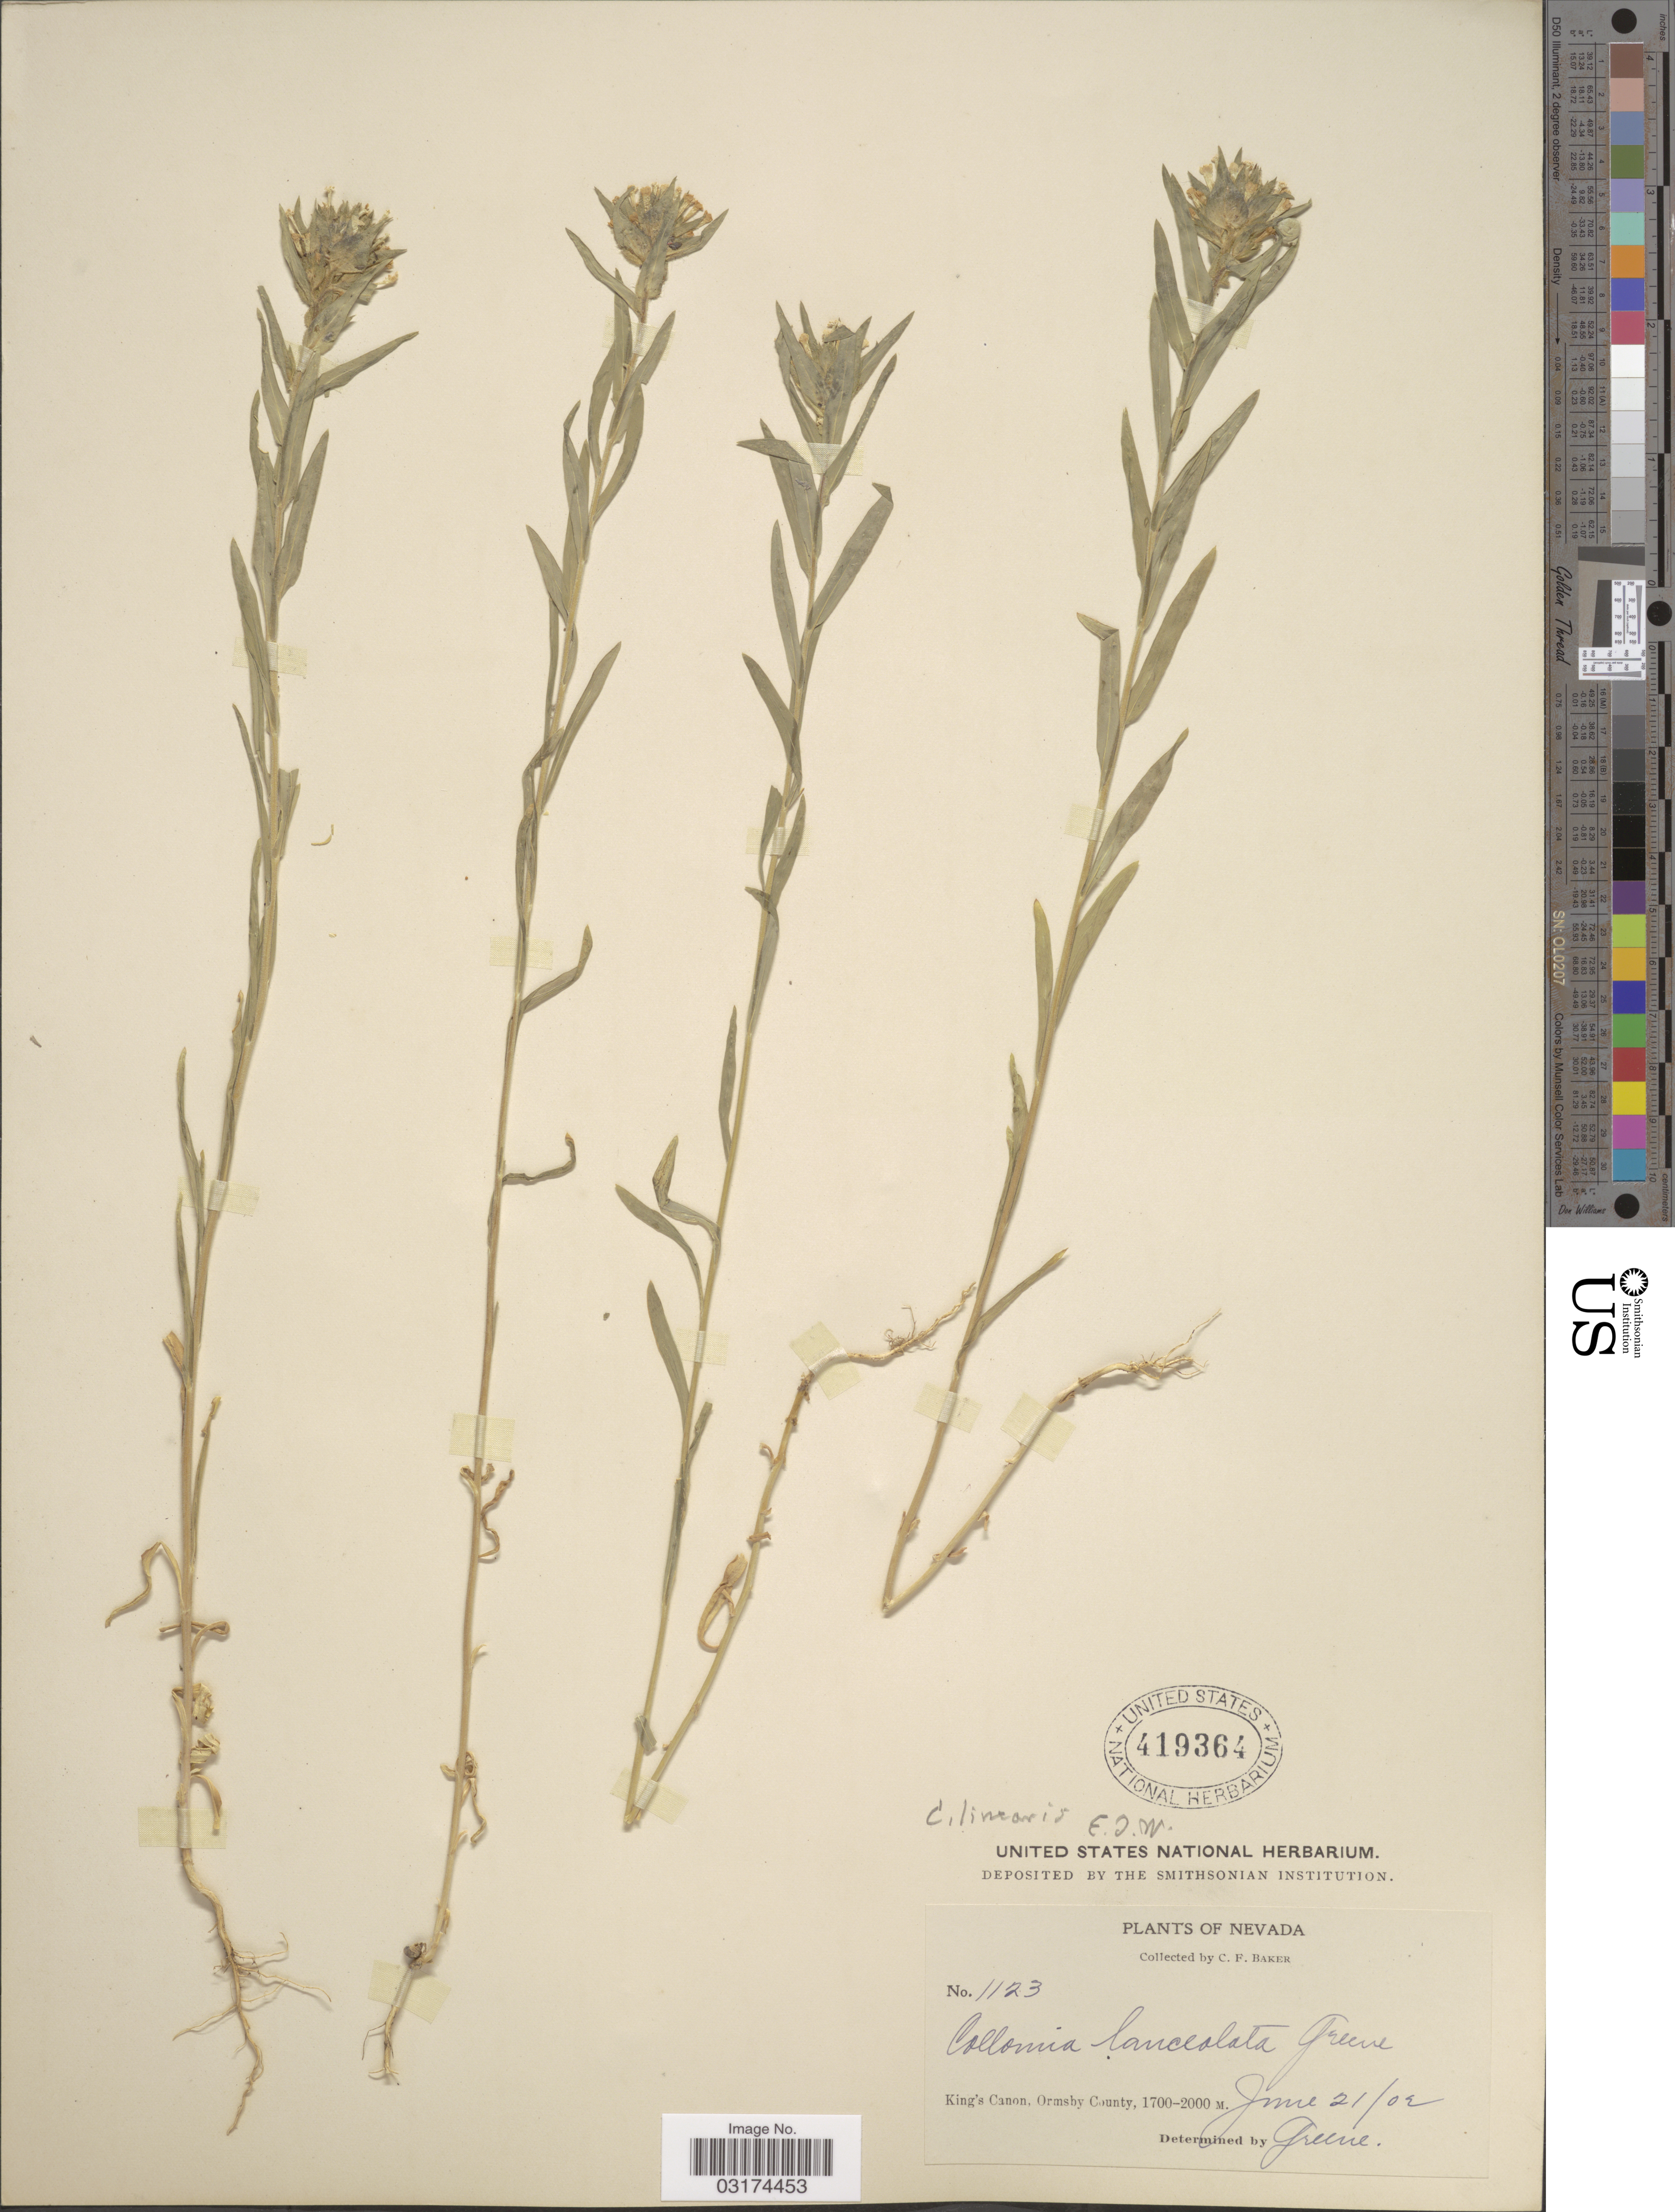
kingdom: Plantae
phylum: Tracheophyta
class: Magnoliopsida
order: Ericales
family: Polemoniaceae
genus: Collomia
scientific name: Collomia linearis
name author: Nutt.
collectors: C. F. Baker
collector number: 1123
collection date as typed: Transcribed d/m/y: 21/6/2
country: United States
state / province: Nevada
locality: King's Canon, Ormsby County.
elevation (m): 1700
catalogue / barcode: US 419364